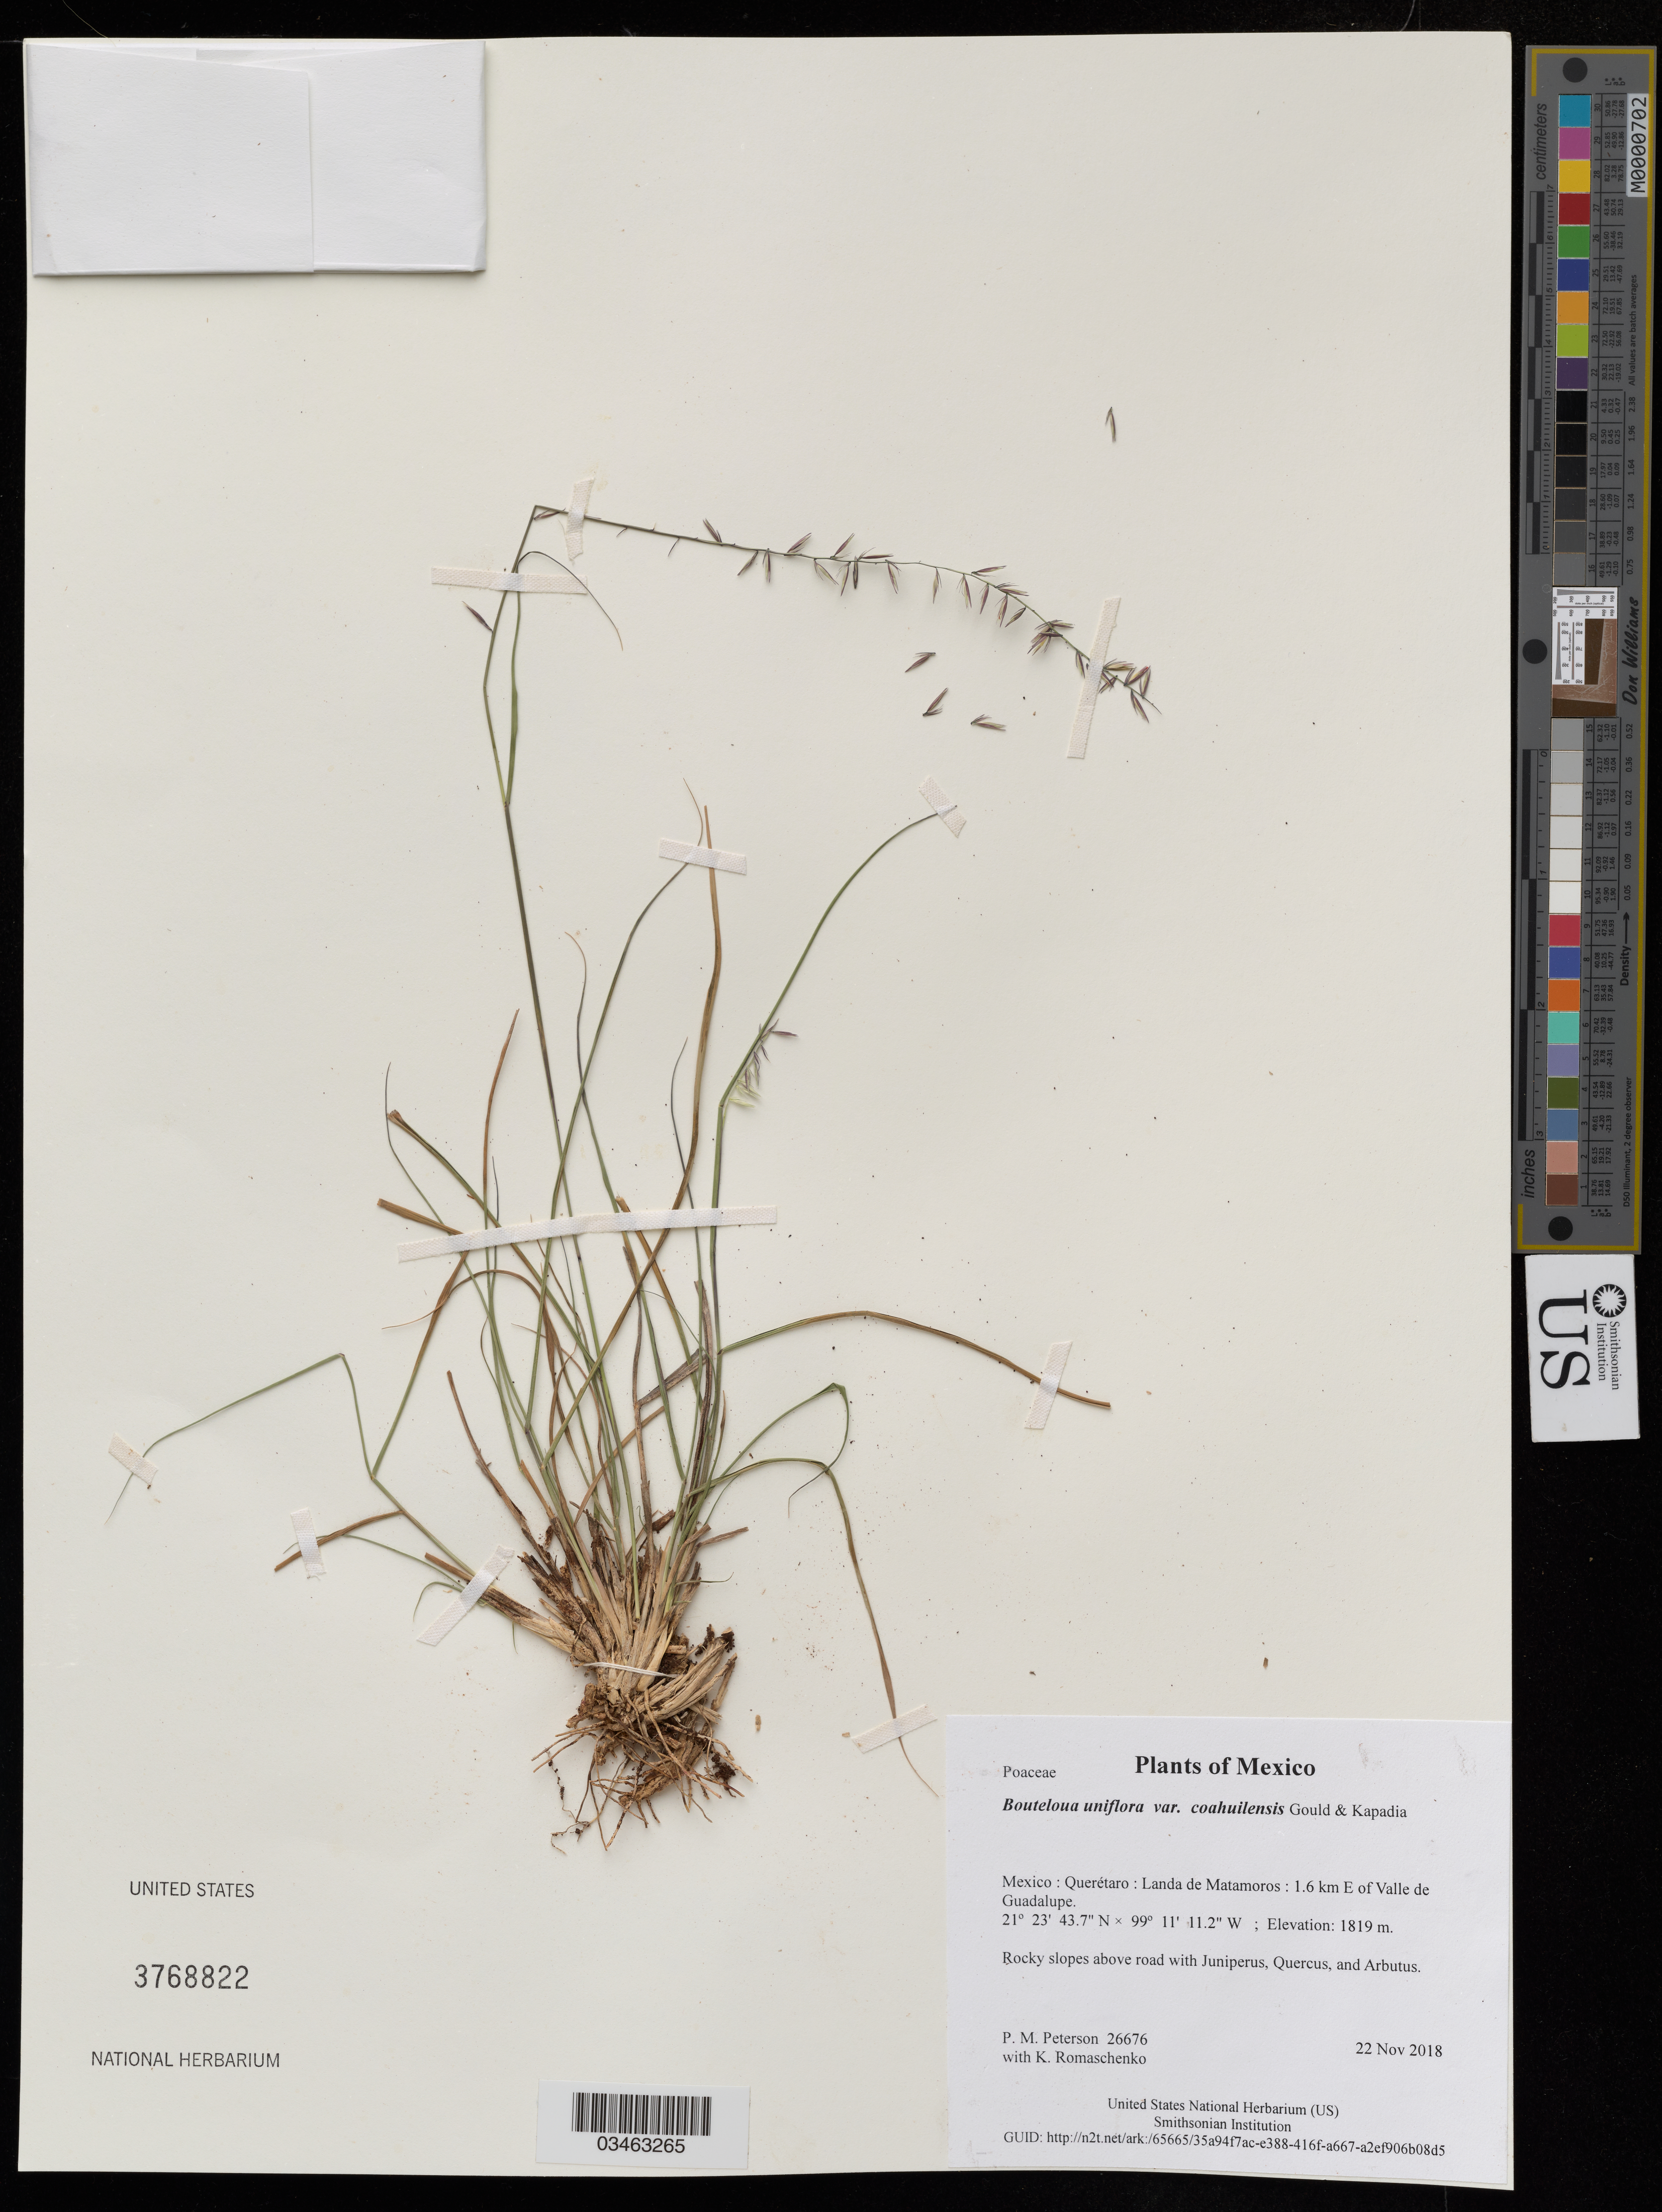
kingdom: Plantae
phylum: Tracheophyta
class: Liliopsida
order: Poales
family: Poaceae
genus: Bouteloua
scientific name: Bouteloua uniflora var. coahuilensis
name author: Gould & Kapadia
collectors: P. M. Peterson & K. Romaschenko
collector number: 26676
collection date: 2018-11-22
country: Mexico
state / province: Querétaro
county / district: Landa de Matamoros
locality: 1.6 km E of Valle de Guadalupe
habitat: Rocky slopes above road with Juniperus, Quercus, and Arbutus.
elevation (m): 1819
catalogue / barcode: US 3768822